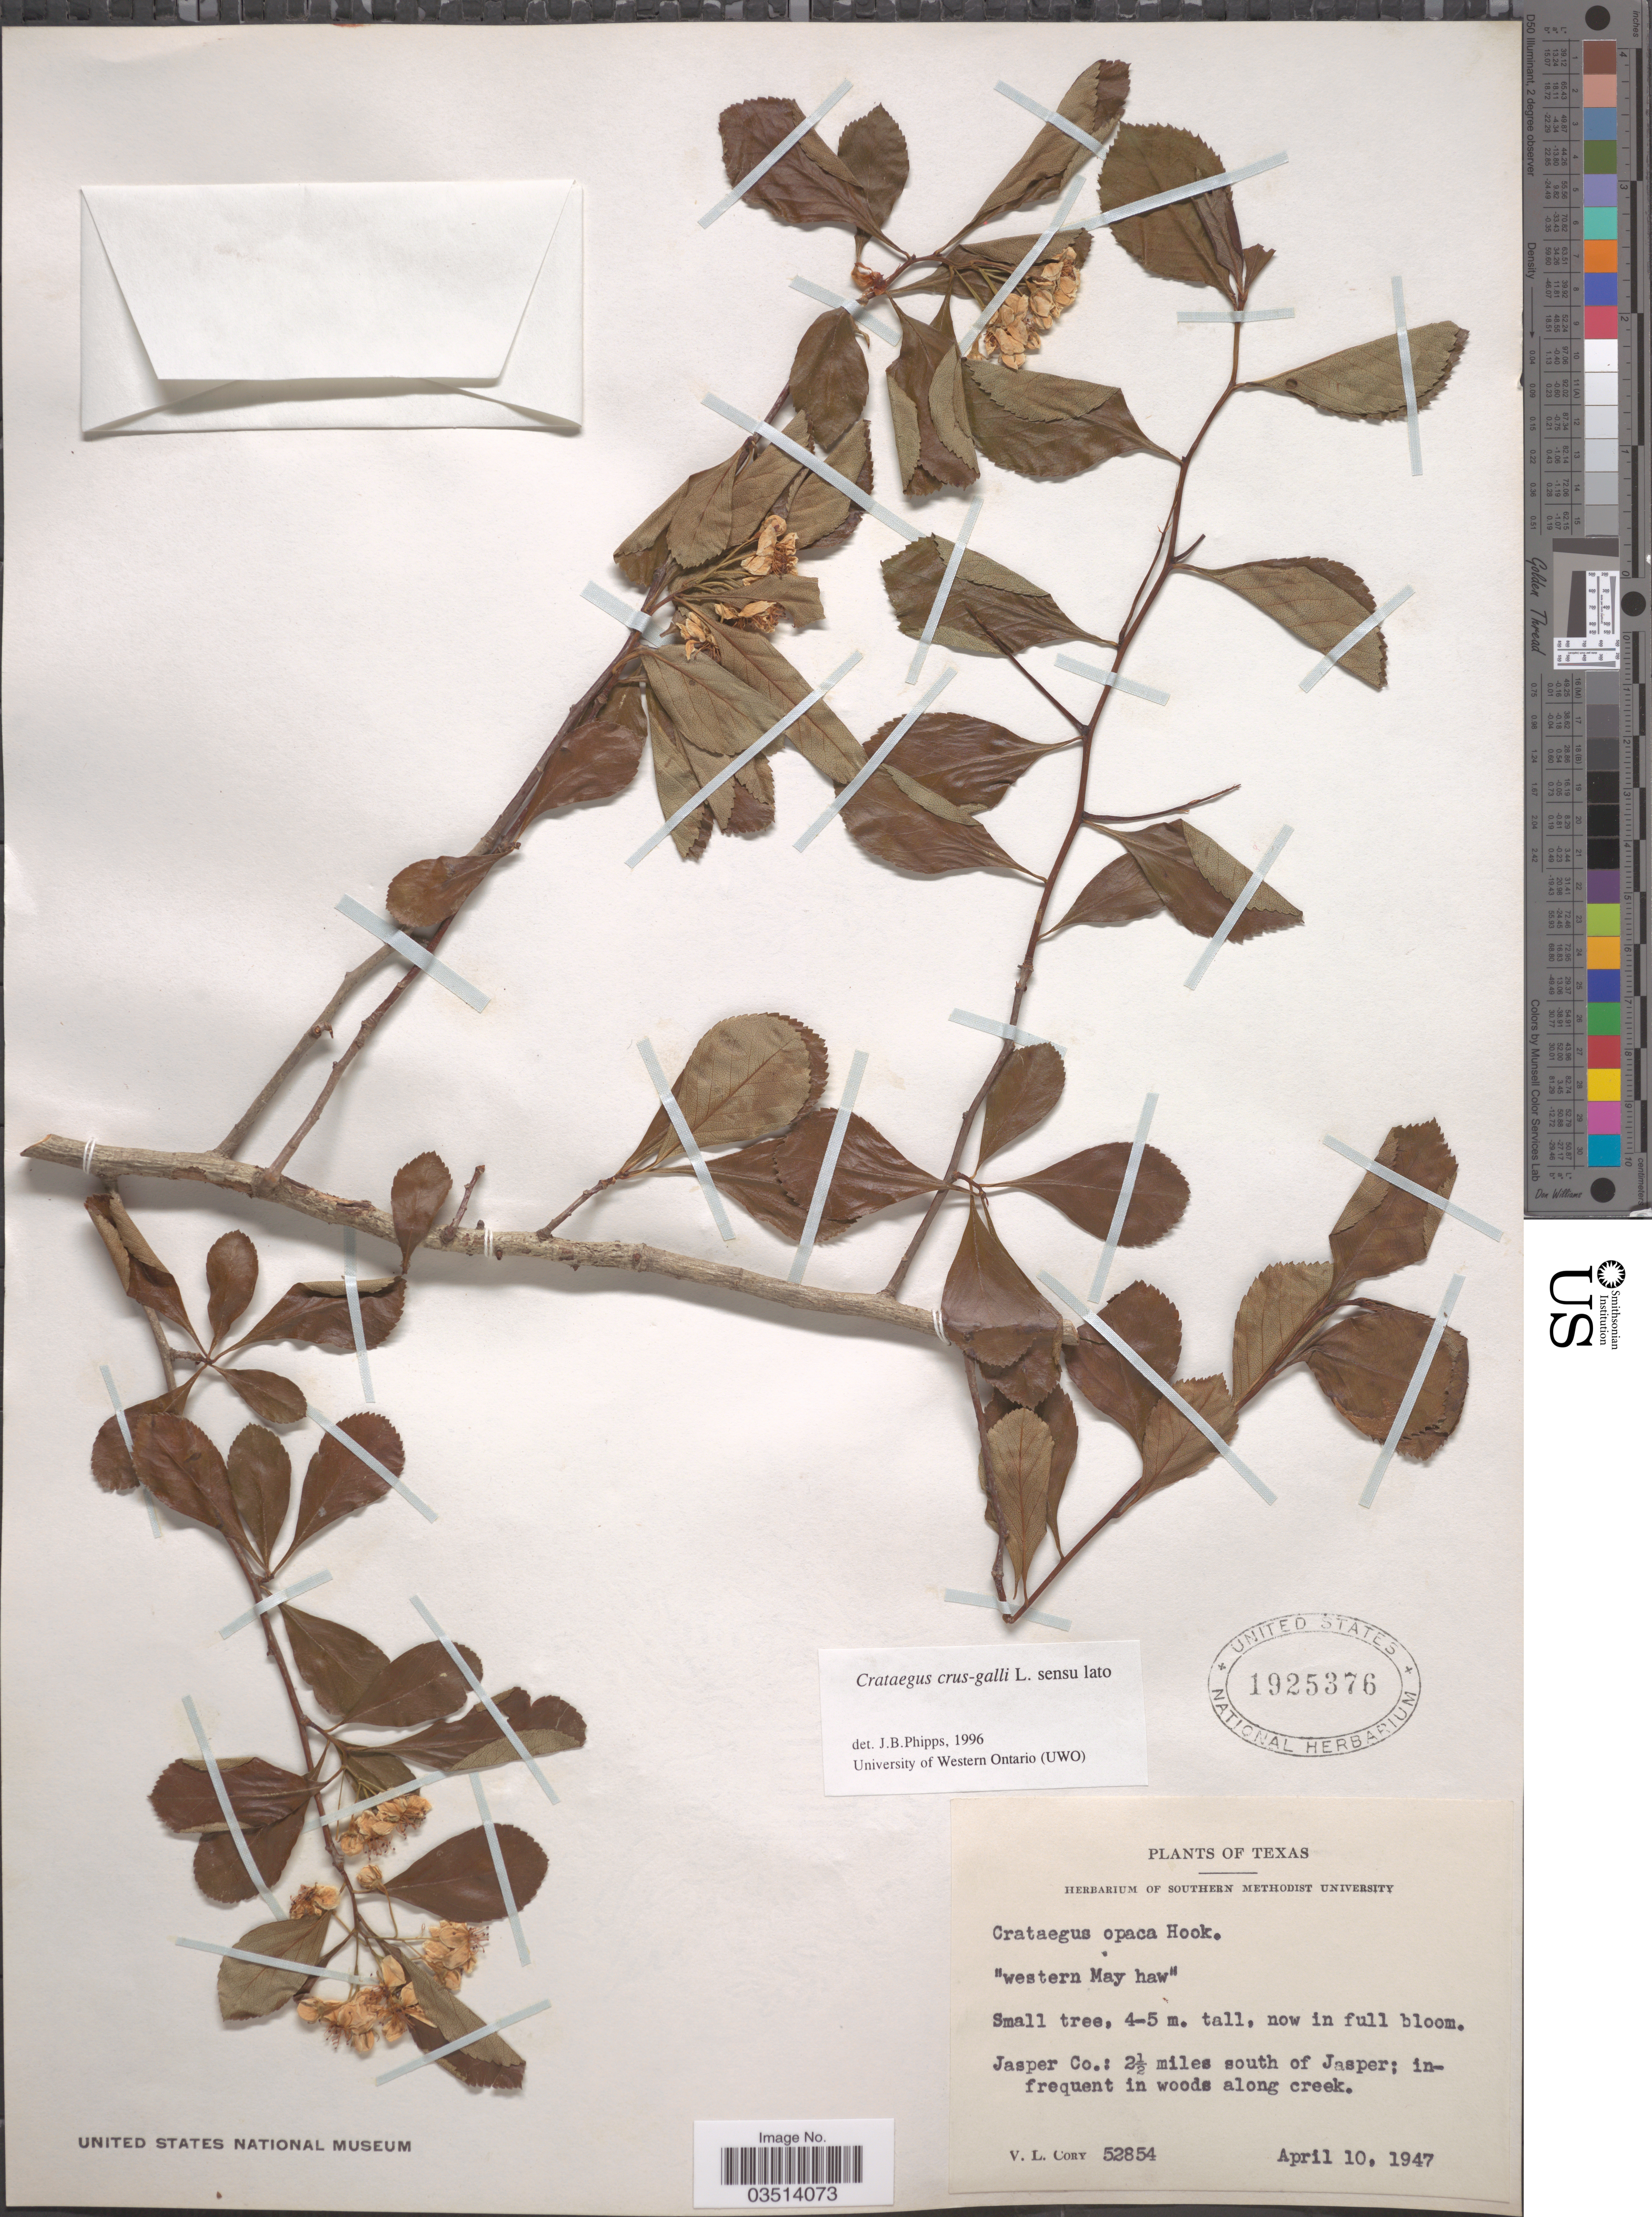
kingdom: Plantae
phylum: Tracheophyta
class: Magnoliopsida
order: Rosales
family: Rosaceae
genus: Crataegus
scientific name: Crataegus crus-galli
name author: L.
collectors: V. Cory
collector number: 52854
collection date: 1947-04-10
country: United States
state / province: Texas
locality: Western May haw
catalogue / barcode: US 1925376